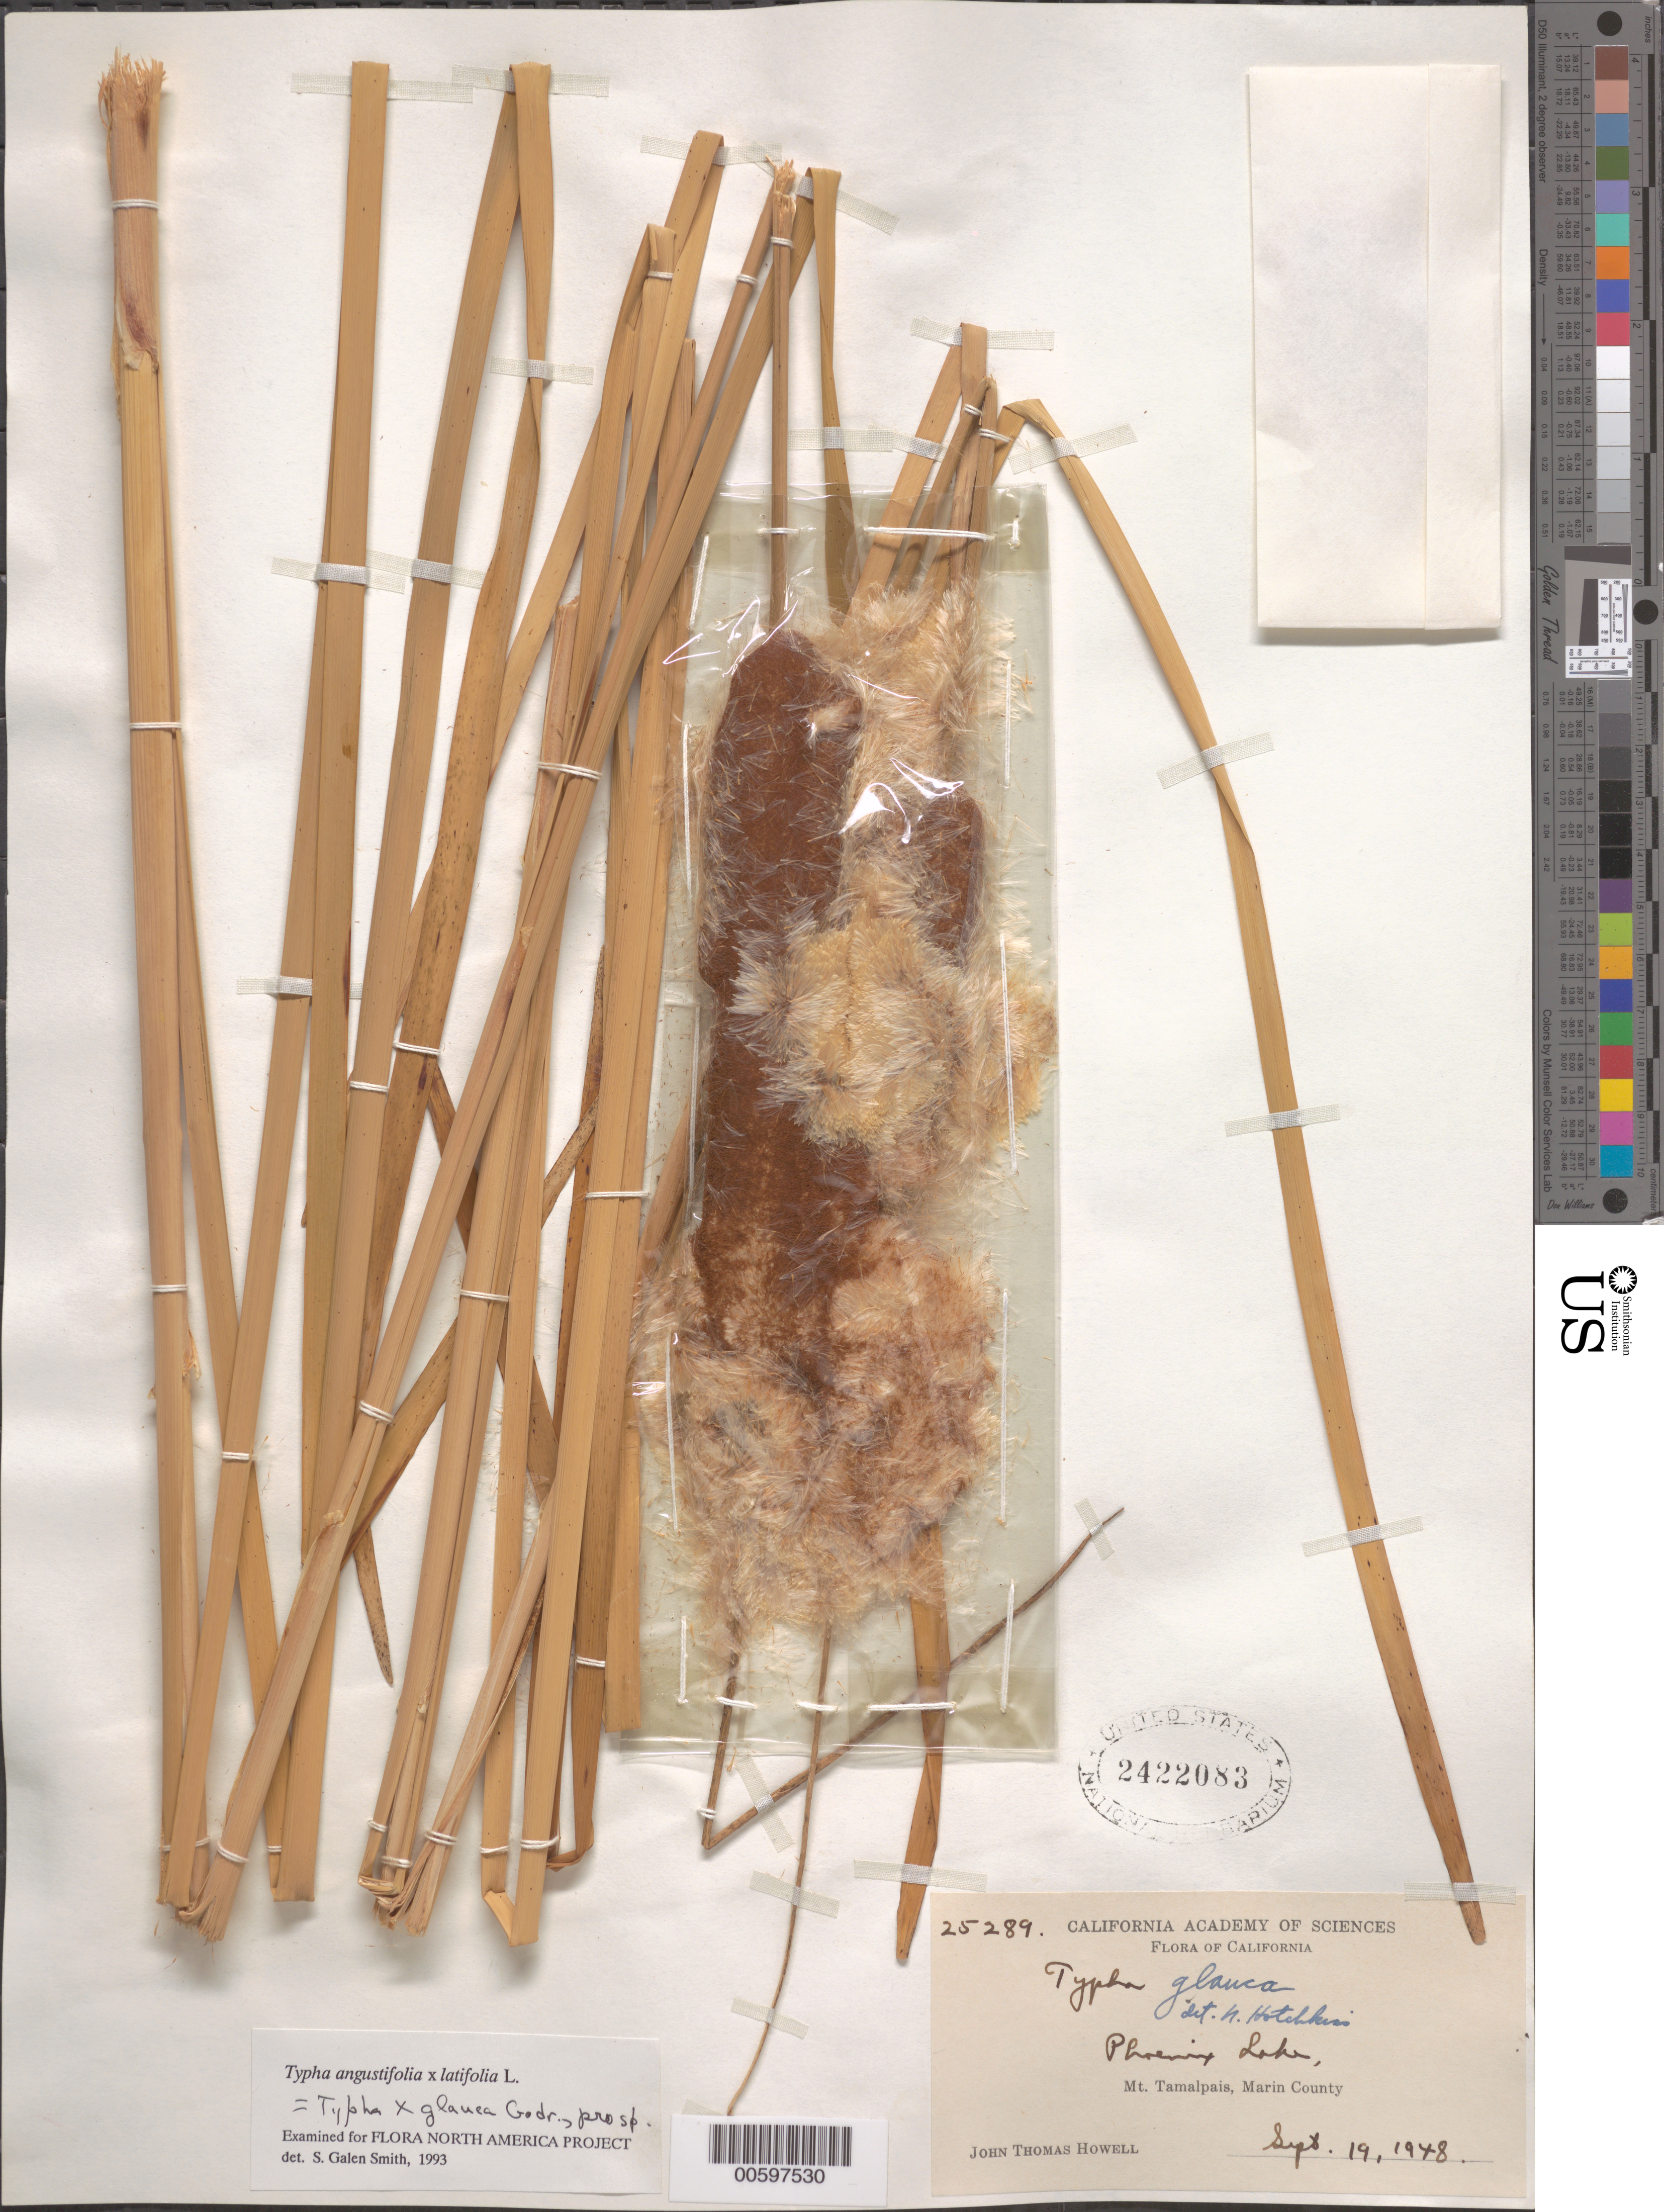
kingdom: Plantae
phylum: Tracheophyta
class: Liliopsida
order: Poales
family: Typhaceae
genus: Typha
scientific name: Typha glauca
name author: Godr.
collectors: J. T. Howell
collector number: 25289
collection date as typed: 19 Sep 1948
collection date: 1948-09-19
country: United States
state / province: California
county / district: Marin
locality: Mt. Tamalpais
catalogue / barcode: US 2422083